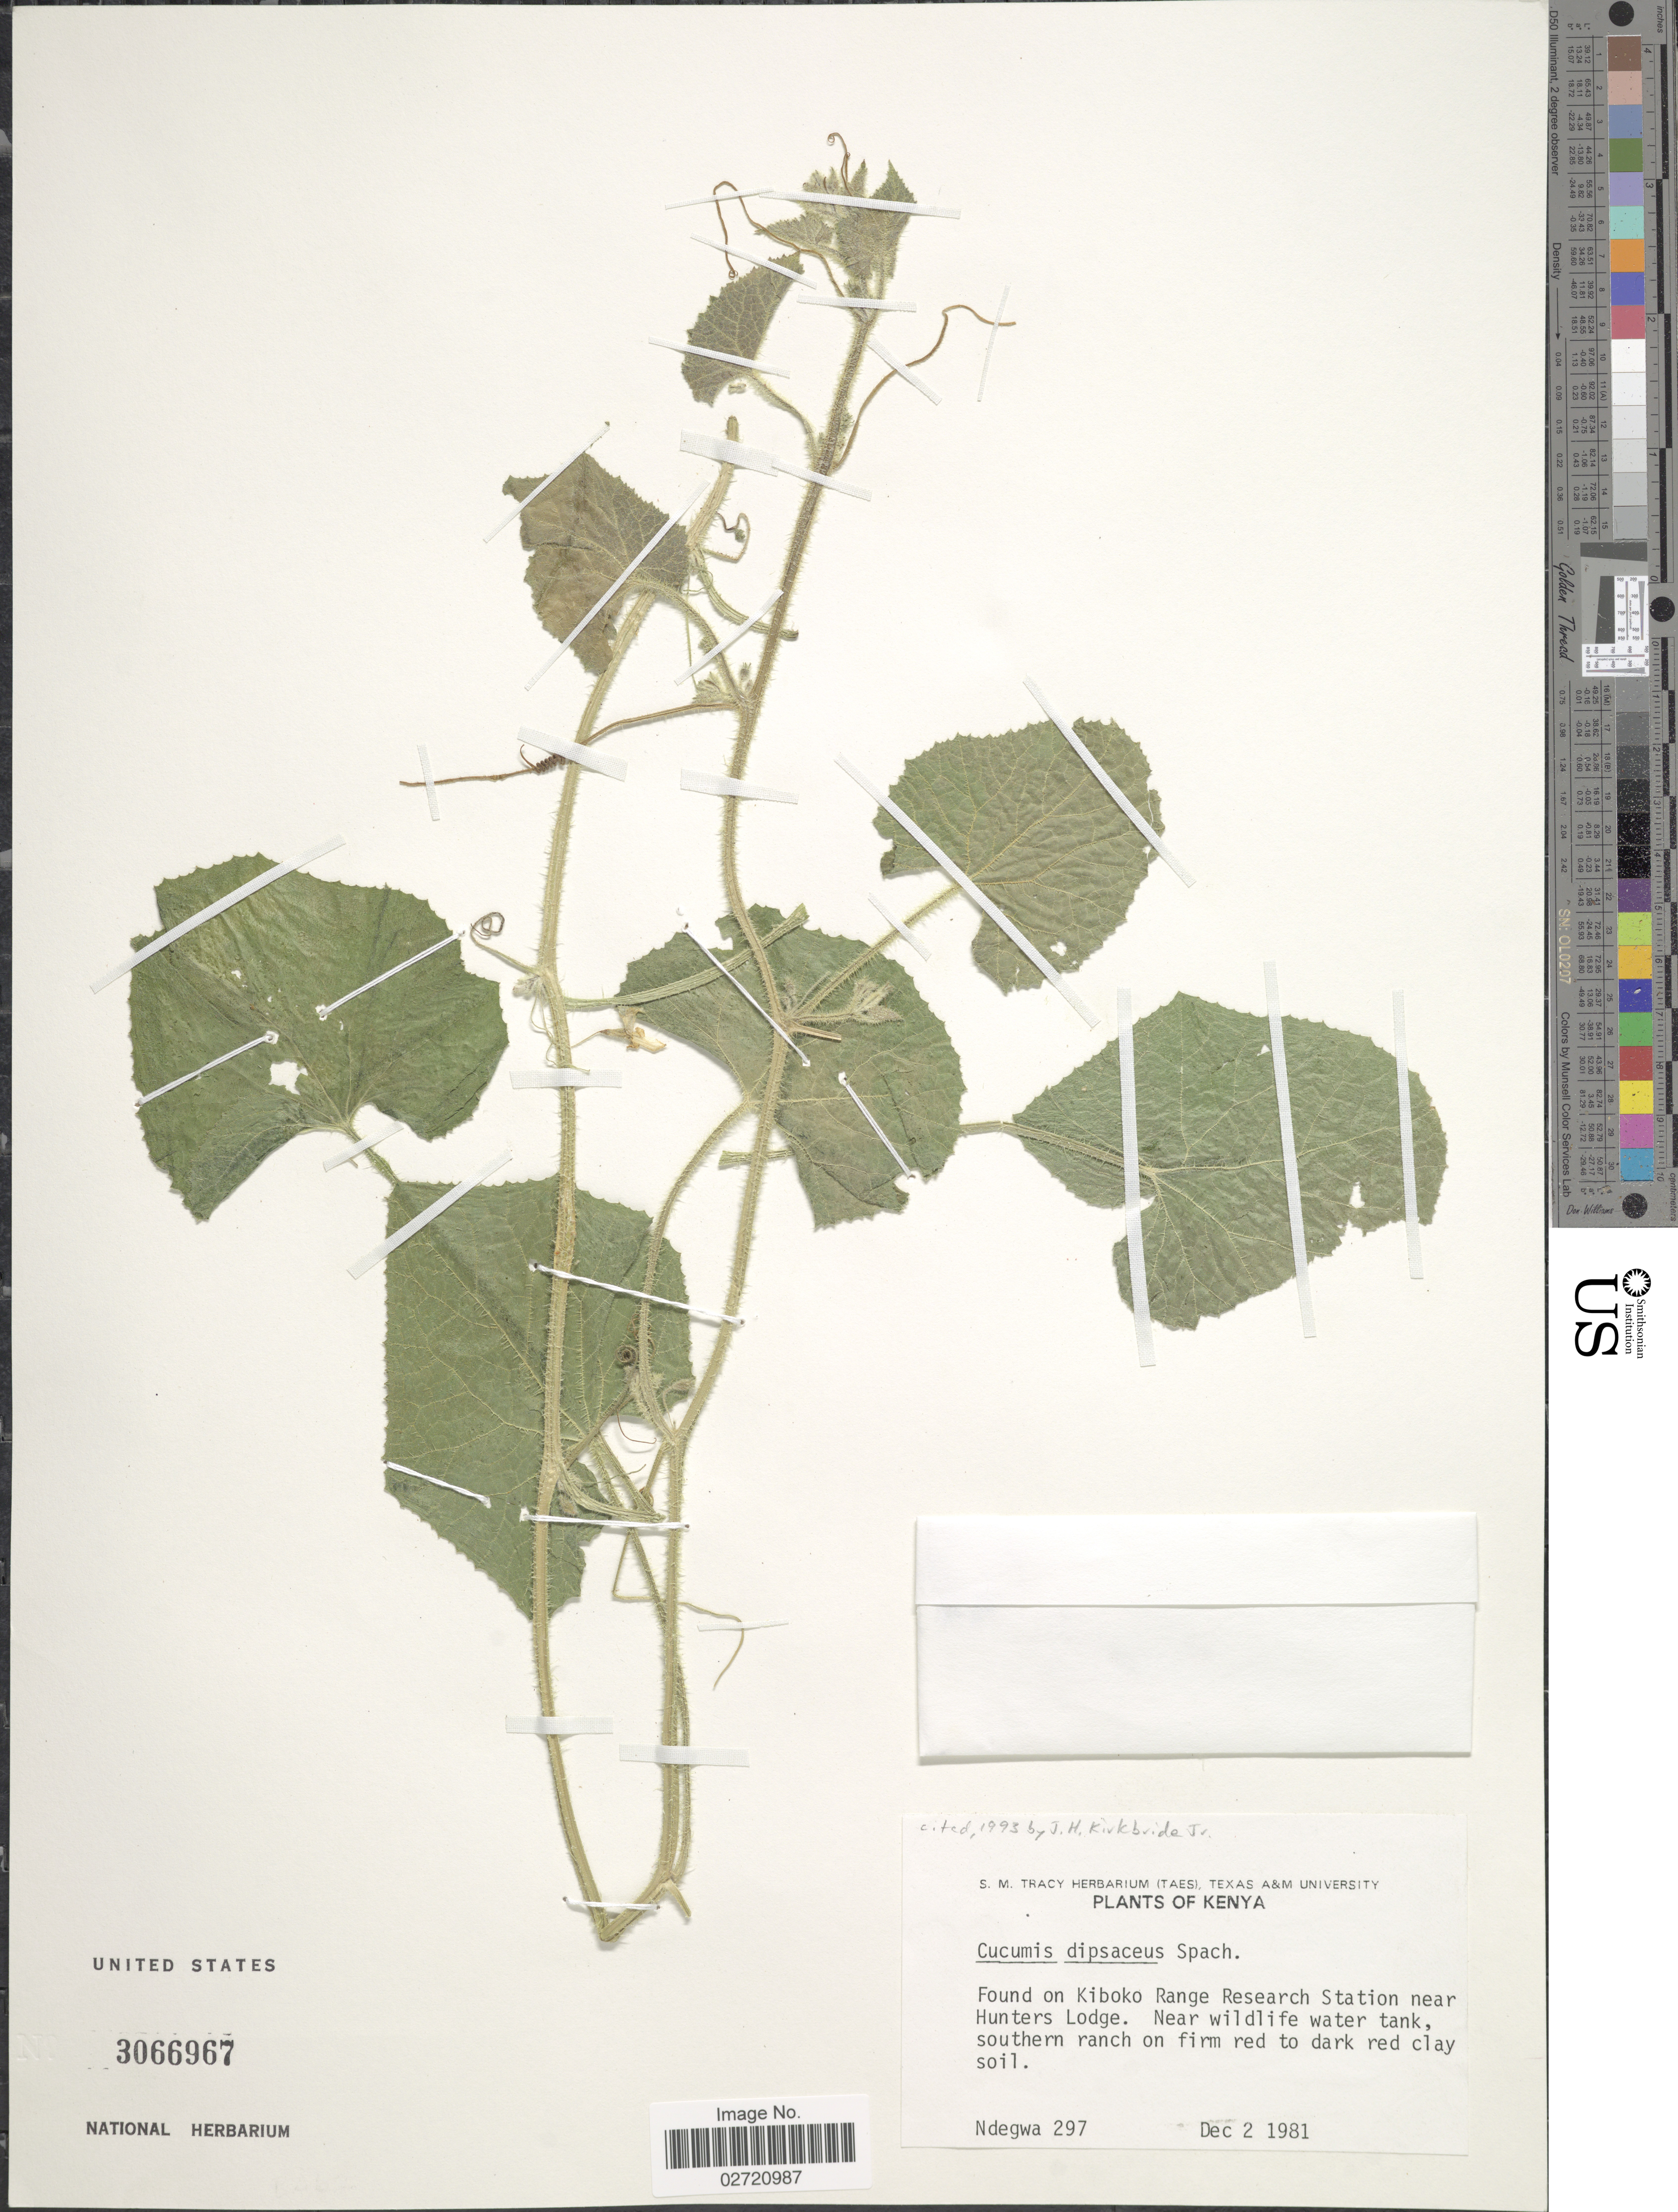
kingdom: Plantae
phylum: Tracheophyta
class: Magnoliopsida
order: Cucurbitales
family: Cucurbitaceae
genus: Cucumis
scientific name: Cucumis dipsaceus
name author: Ehrenb. ex Spach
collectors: -. Ndegwa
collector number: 297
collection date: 1981-12-02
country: Kenya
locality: On Kiboko Range Research Station near Hunters Lodge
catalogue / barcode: US 3066967